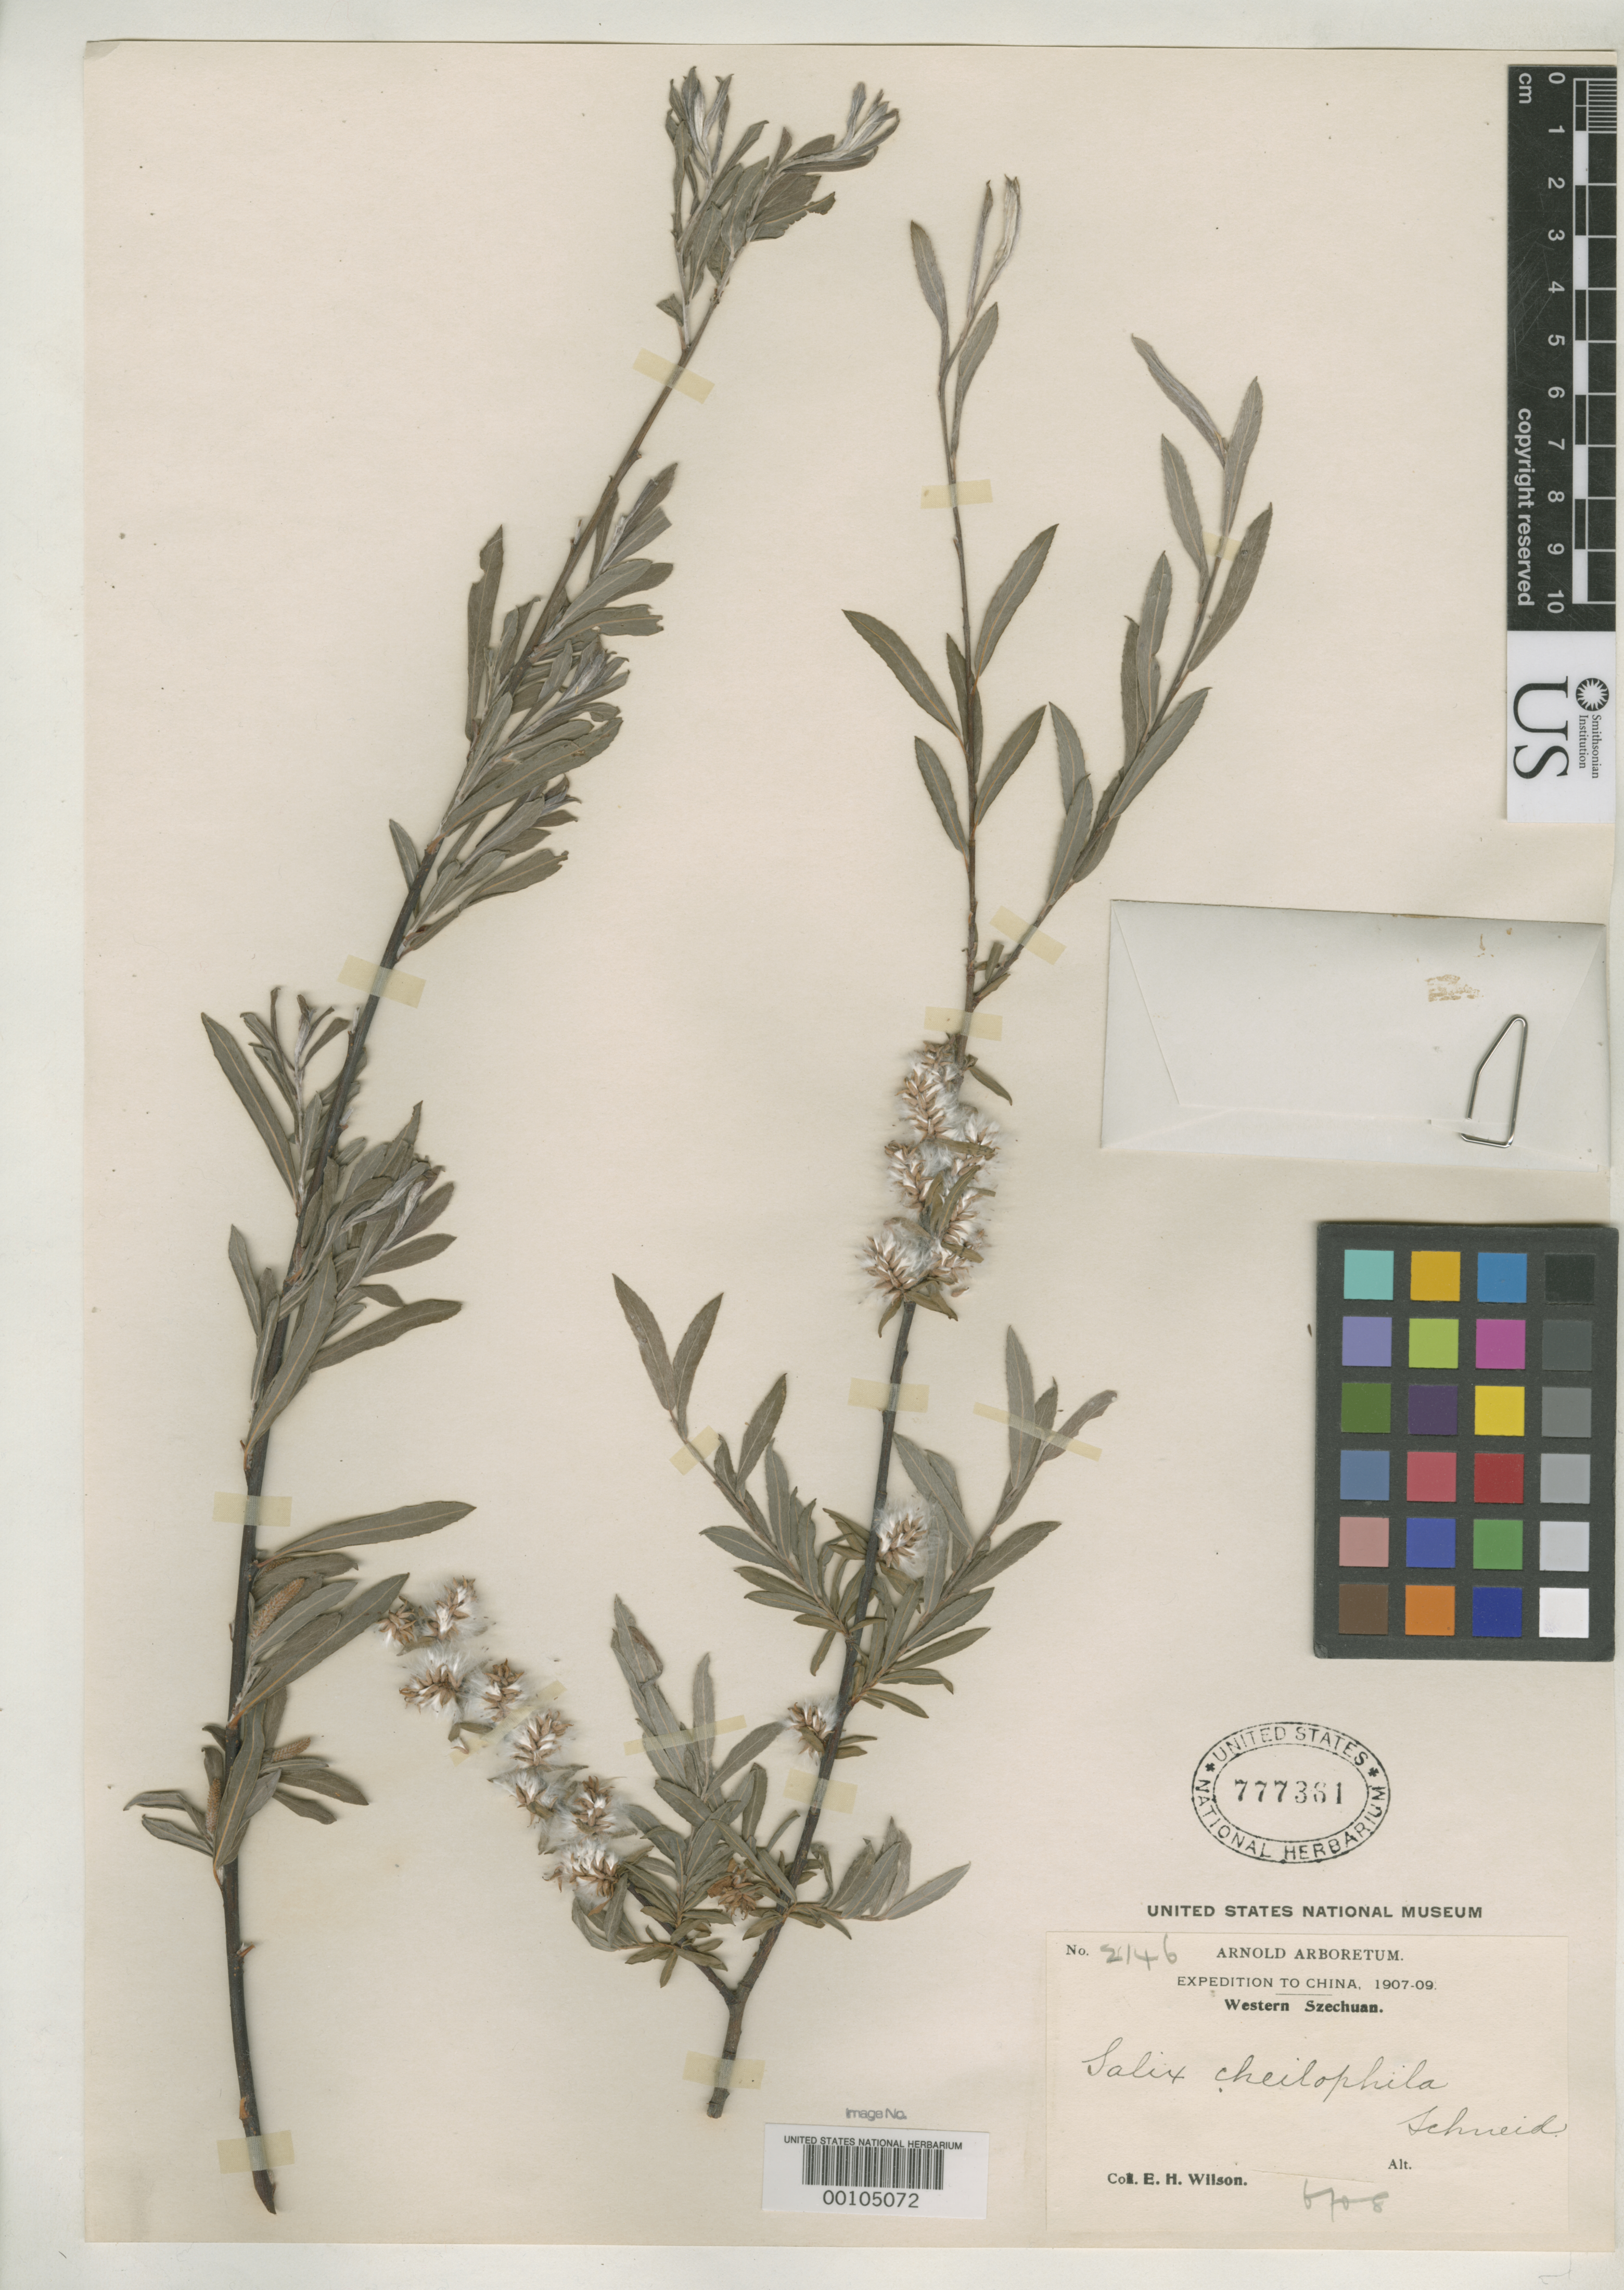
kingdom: Plantae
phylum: Tracheophyta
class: Magnoliopsida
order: Malpighiales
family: Salicaceae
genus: Salix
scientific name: Salix cheilophila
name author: C.K. Schneid. in Sarg.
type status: Isotype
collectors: E. H. Wilson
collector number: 2146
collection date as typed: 29 Jun 1908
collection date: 1908-06-29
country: China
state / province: Sichuan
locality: Near Monkong Ting.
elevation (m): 2600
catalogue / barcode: US 777361